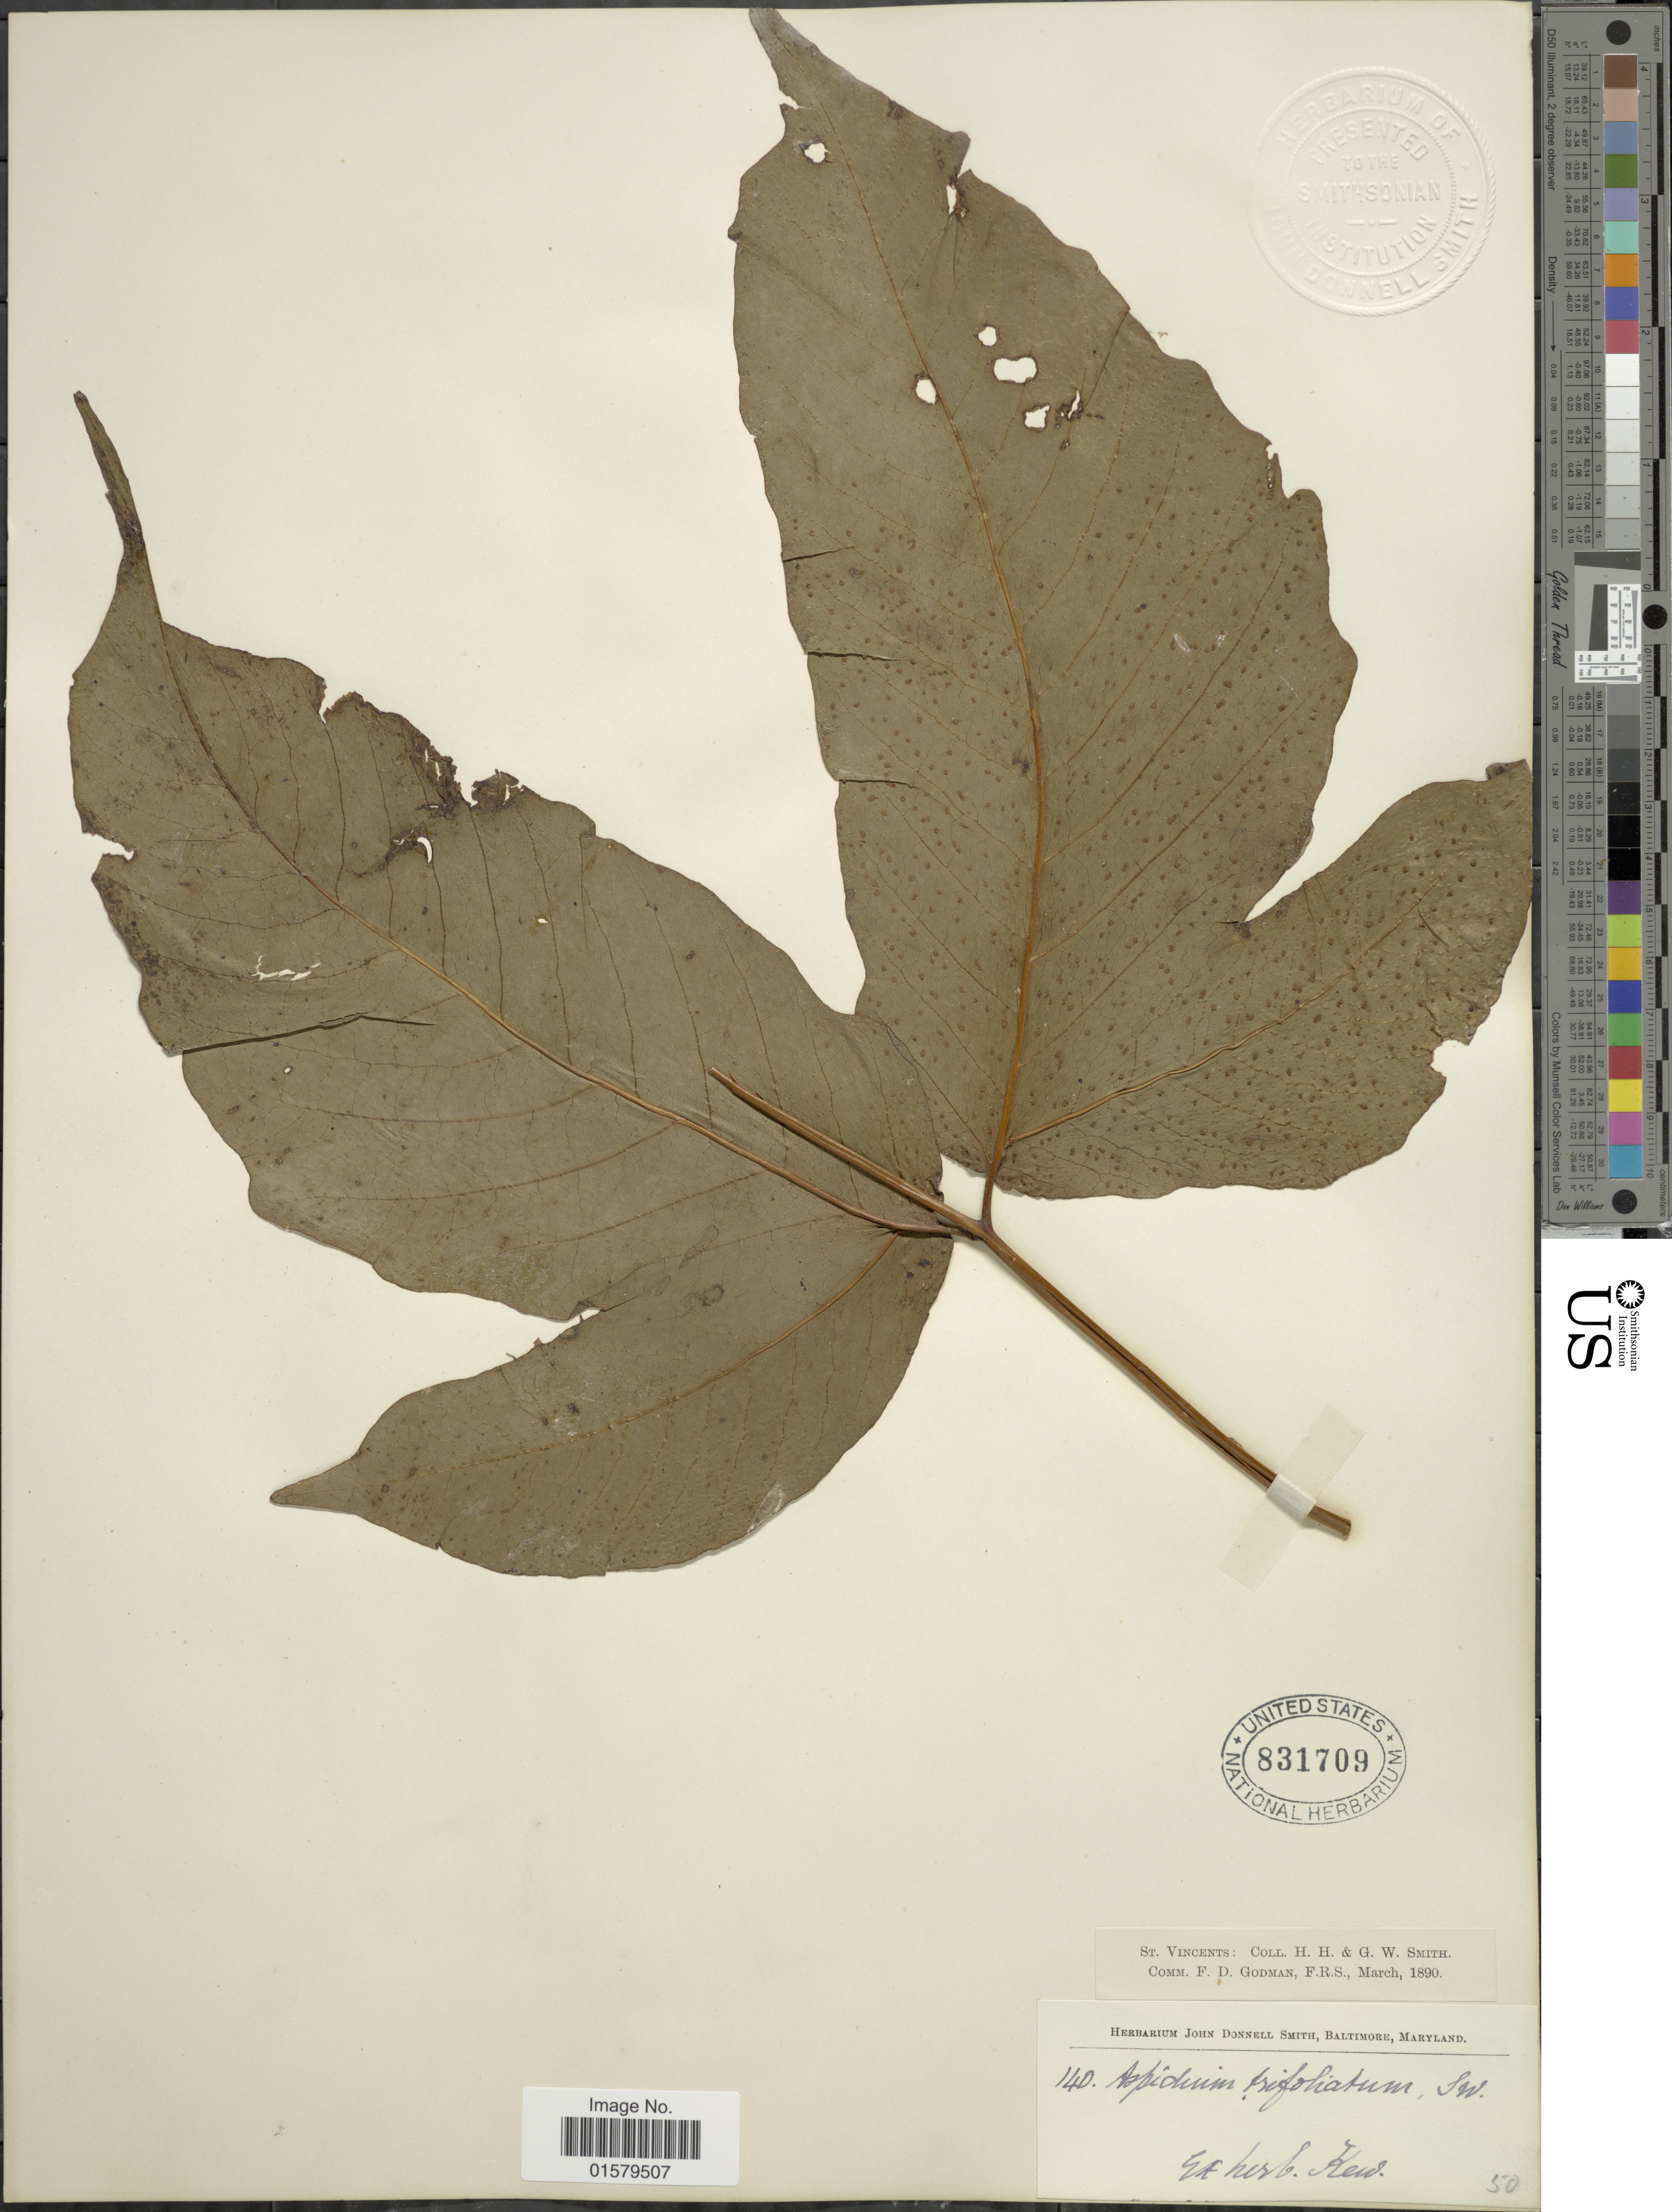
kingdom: Plantae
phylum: Tracheophyta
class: Polypodiopsida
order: Polypodiales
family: Tectariaceae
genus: Tectaria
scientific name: Tectaria trifoliata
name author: (L.) Cav.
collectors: H. H. Smith & G. Smith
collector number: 140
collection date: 1890-03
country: St. Vincent - Grenadines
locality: St. Vincents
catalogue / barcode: US 831709